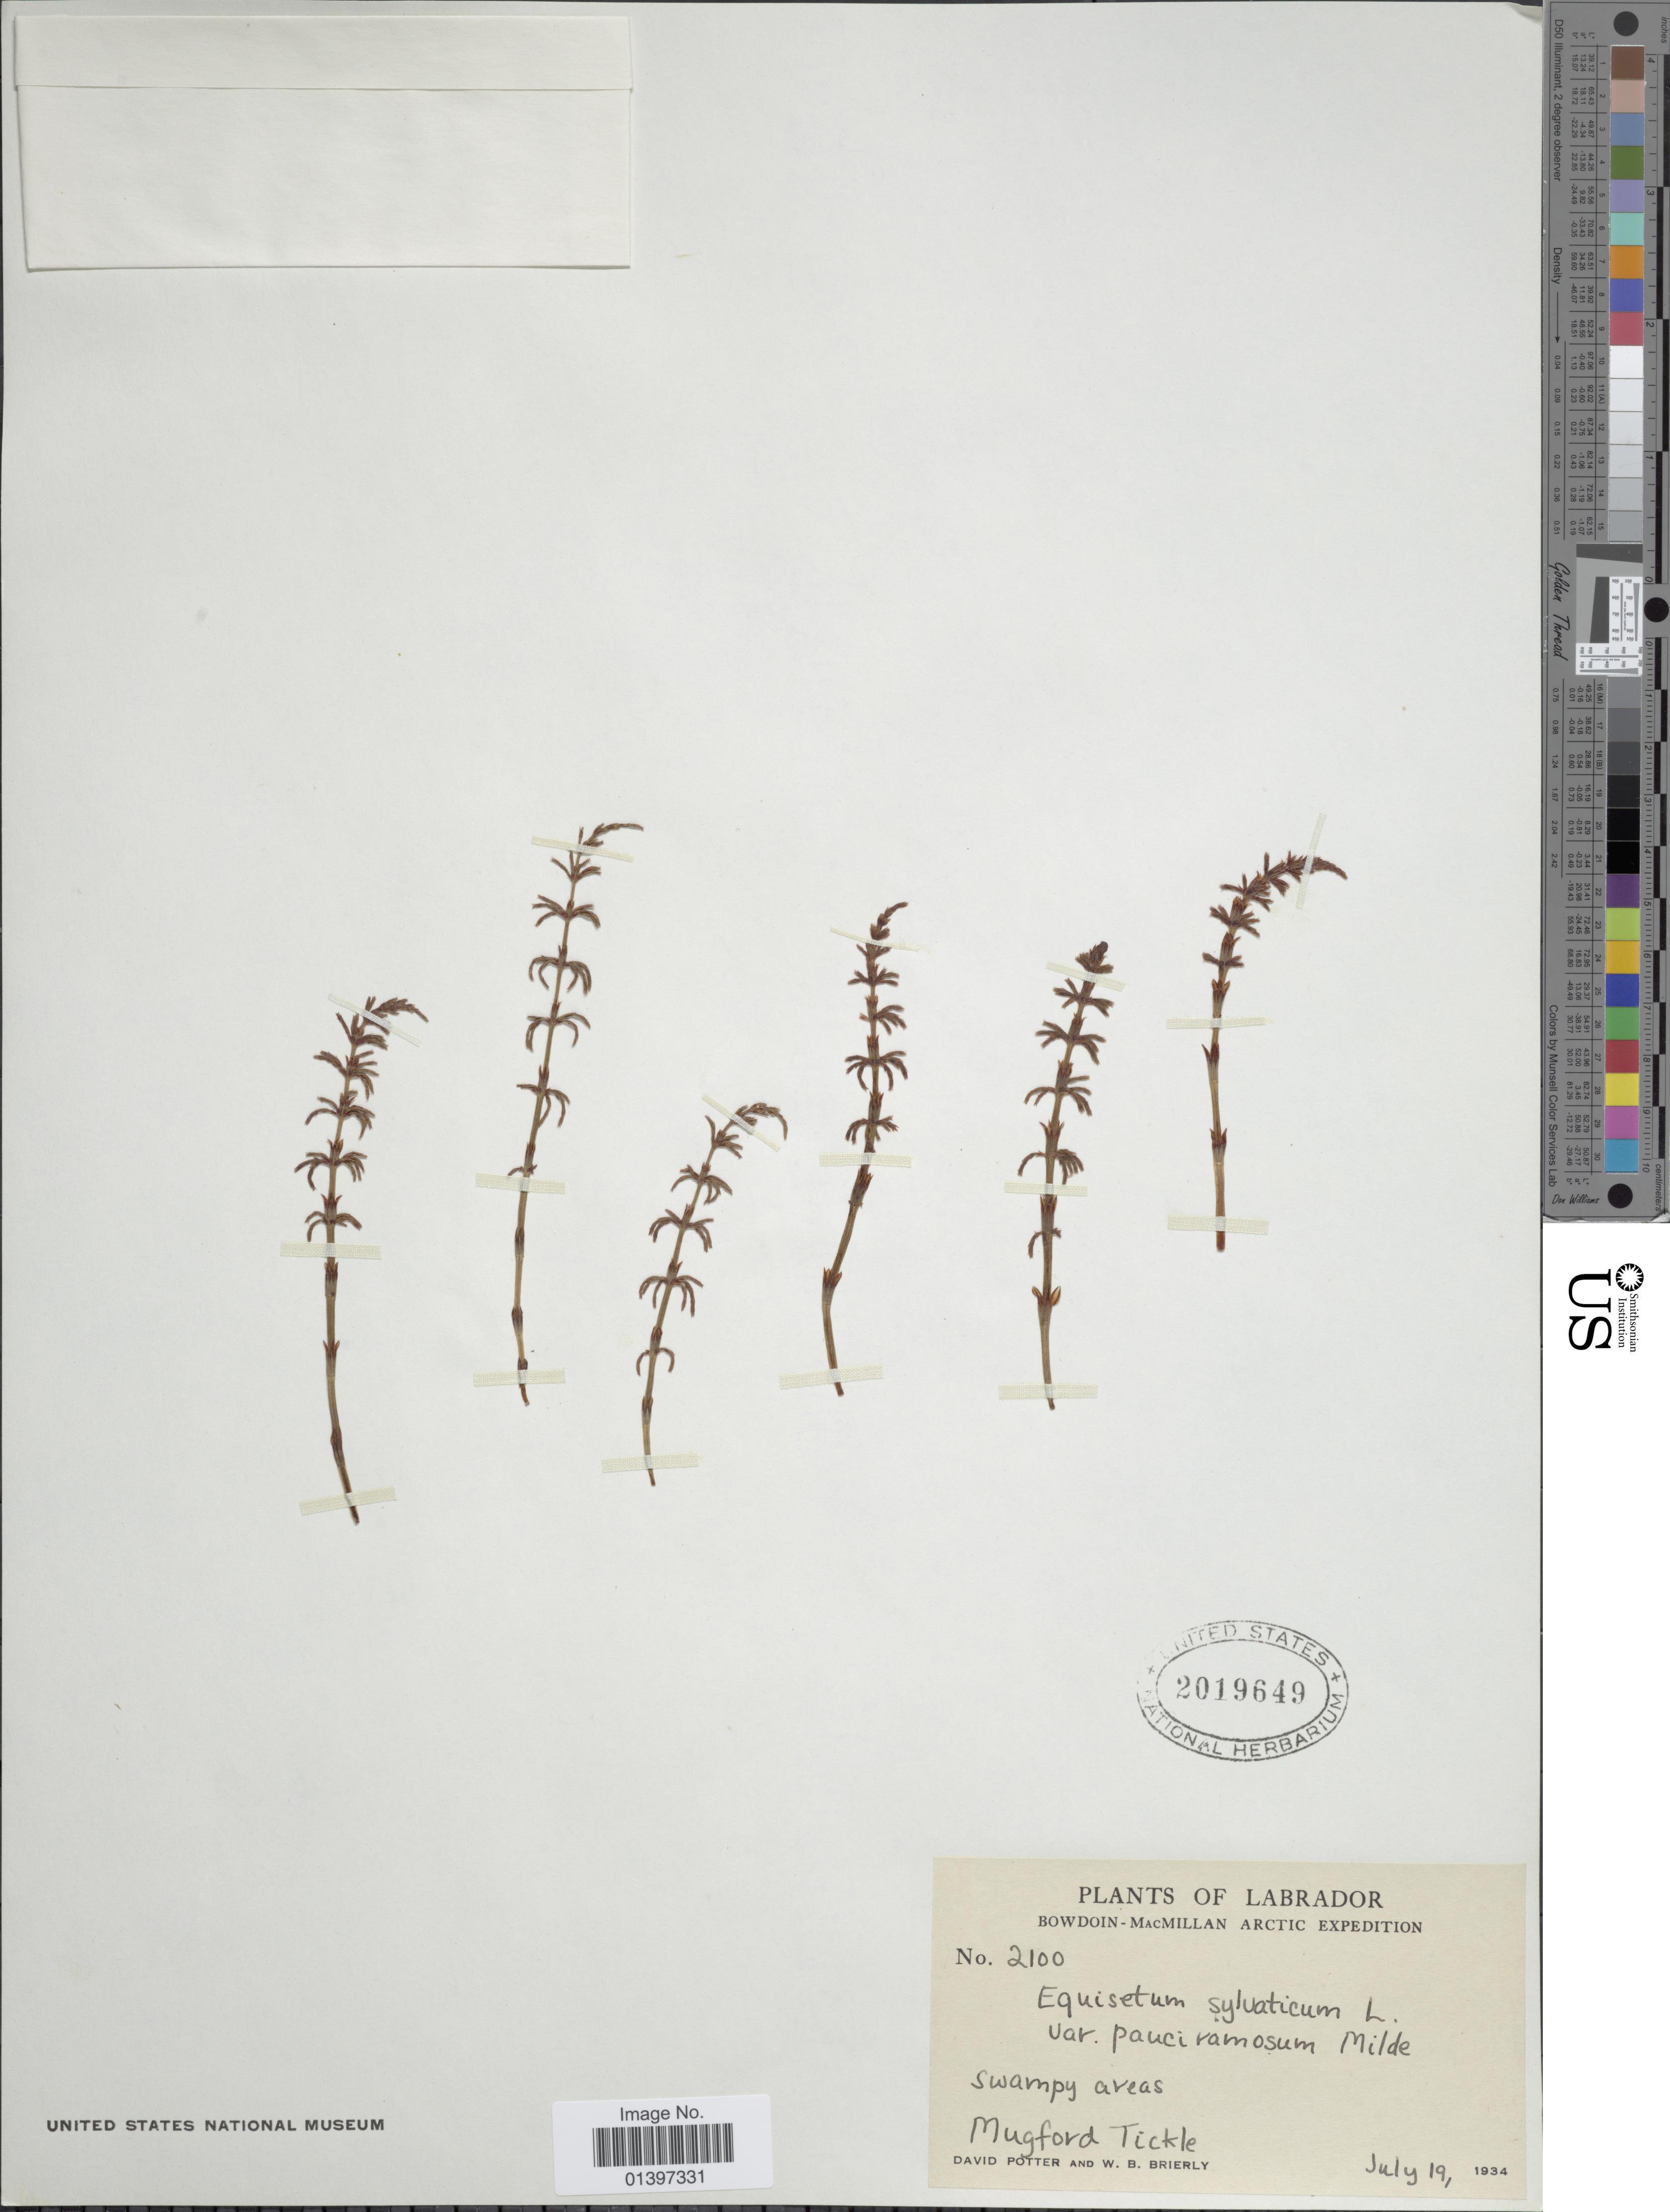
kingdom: Plantae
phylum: Tracheophyta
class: Polypodiopsida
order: Equisetales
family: Equisetaceae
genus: Equisetum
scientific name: Equisetum sylvaticum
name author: L.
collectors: D. Potter & W. Brierly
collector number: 2100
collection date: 1934-07-19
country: Canada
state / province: Newfoundland and Labrador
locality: Labrador, Swampy areas, Mugford Tickle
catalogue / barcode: US 2019649